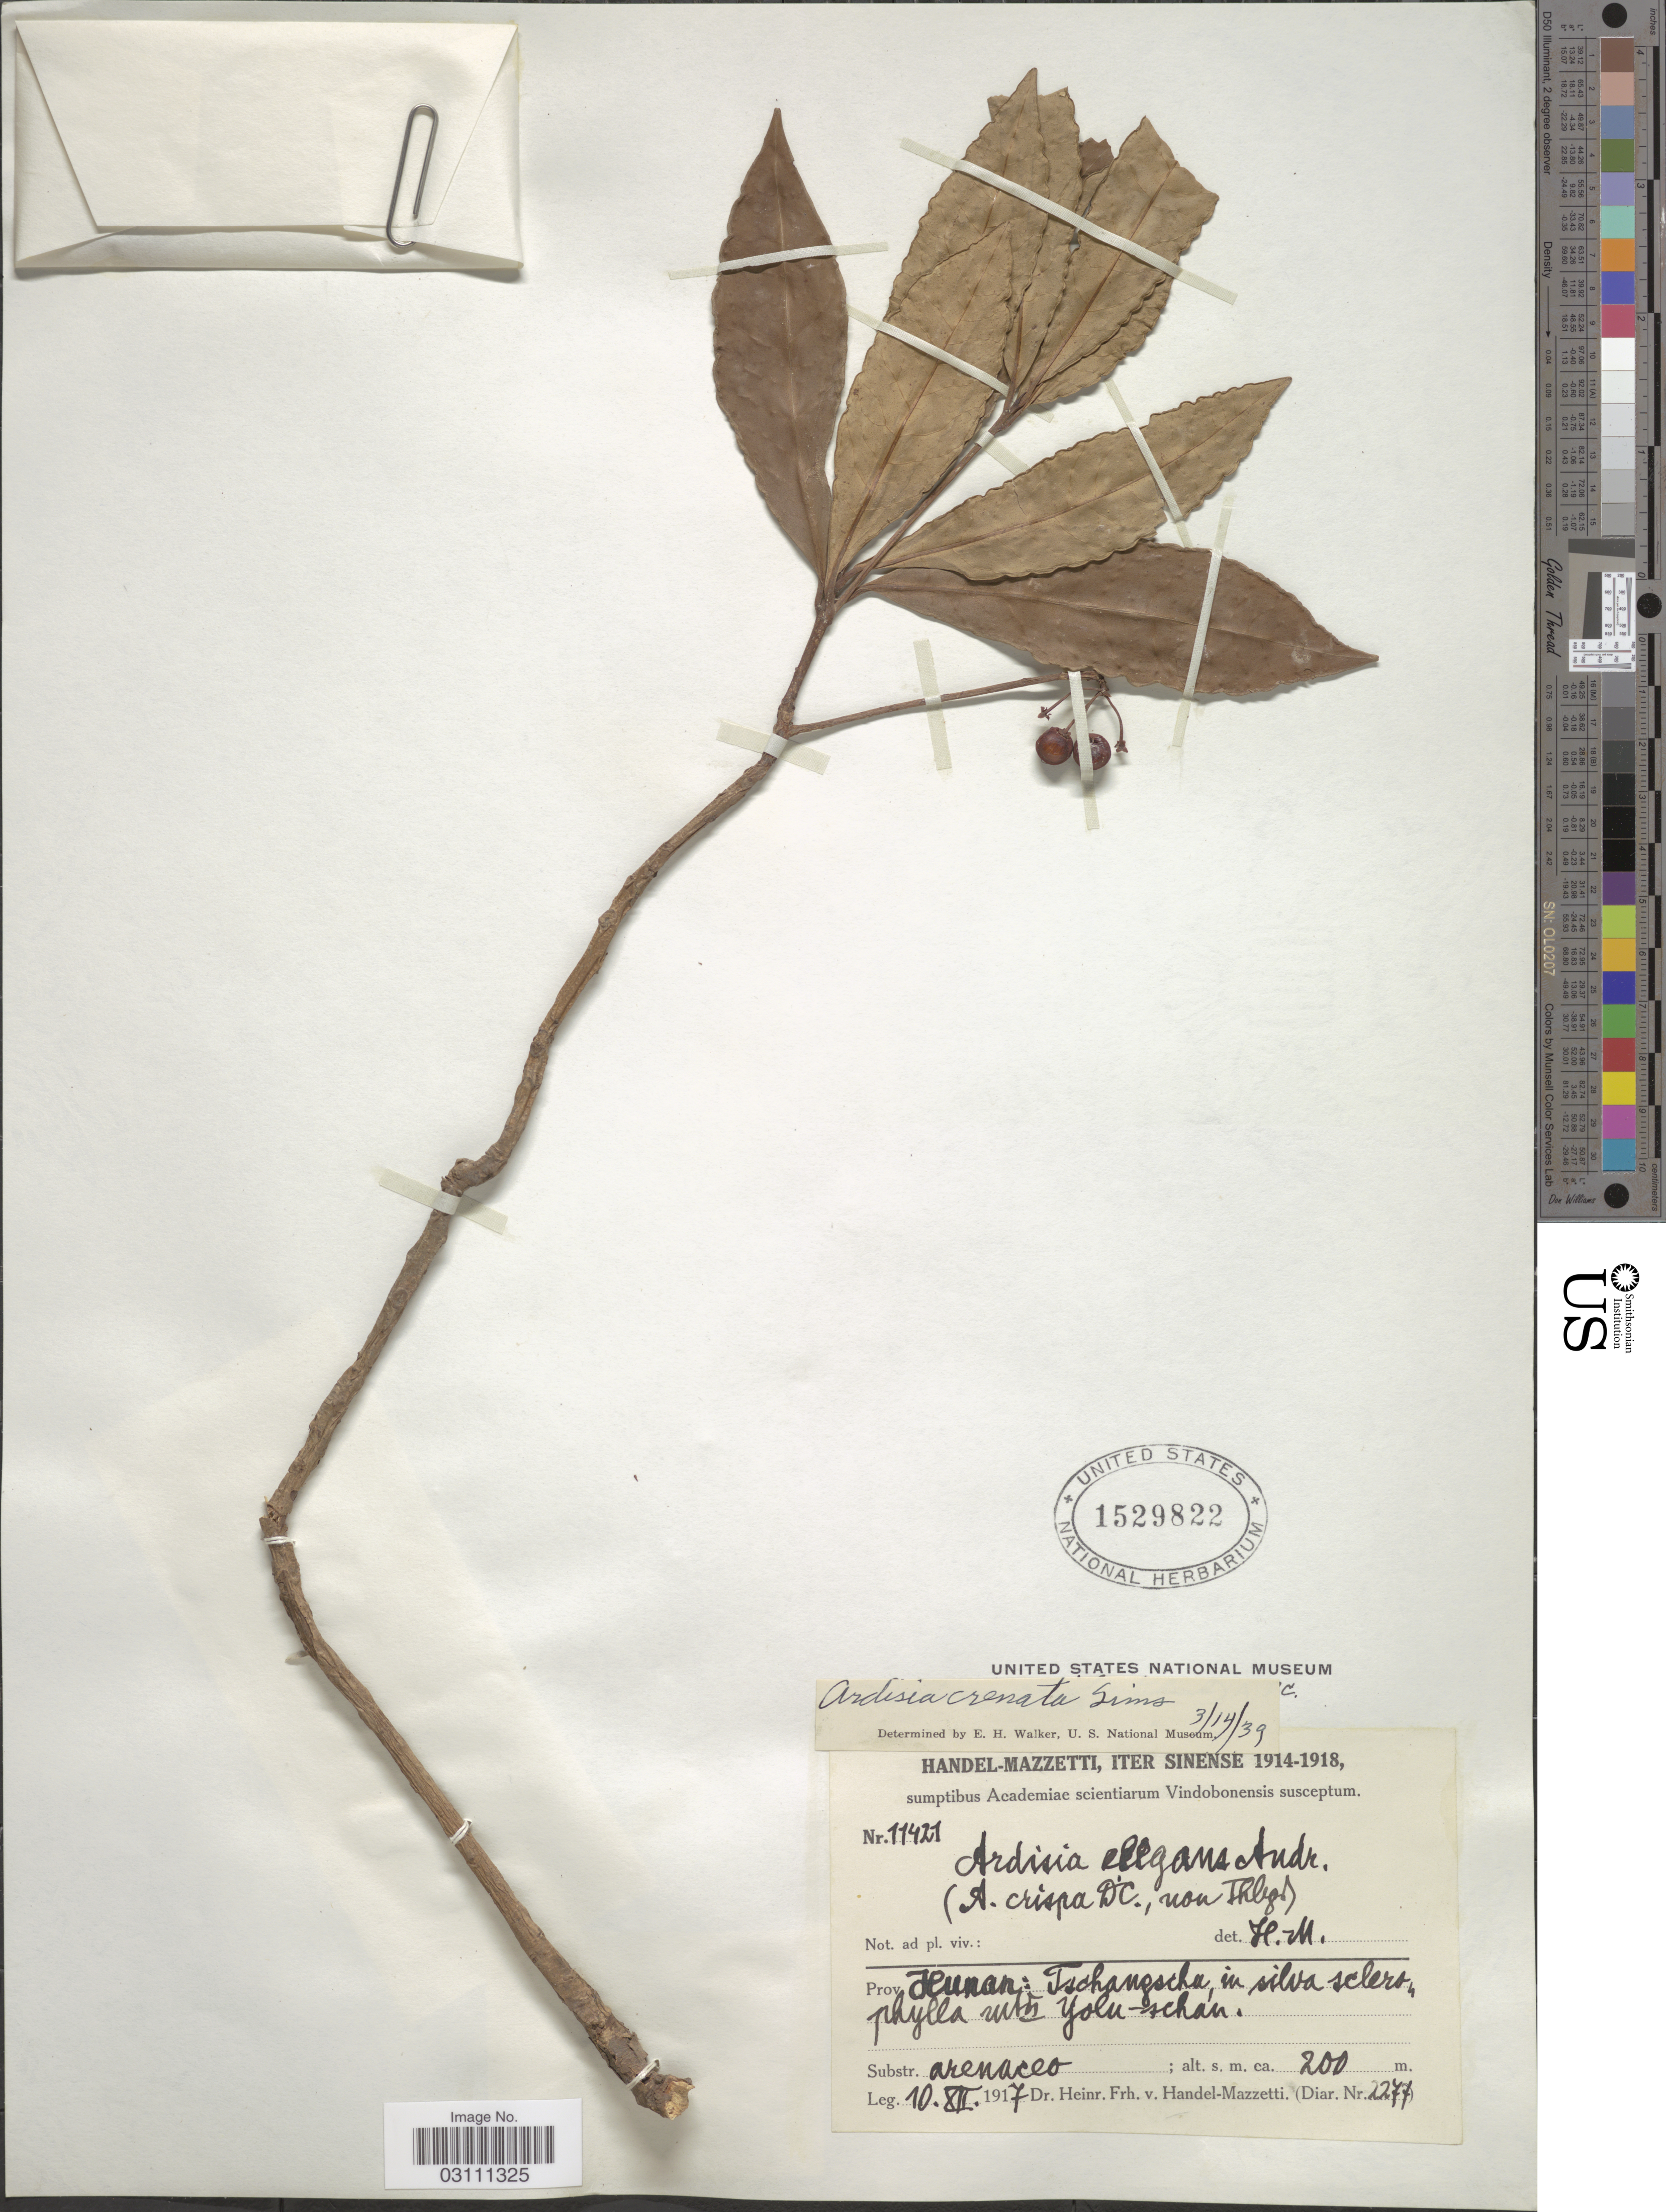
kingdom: Plantae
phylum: Tracheophyta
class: Magnoliopsida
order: Ericales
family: Primulaceae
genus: Ardisia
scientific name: Ardisia crenata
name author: Sims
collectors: H. Handel-Mazzetti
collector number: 11421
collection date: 1917-12-10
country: China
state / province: Hunan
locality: Tschangscha, phylla mtn Yolu-schán.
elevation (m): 200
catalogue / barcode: US 1529822